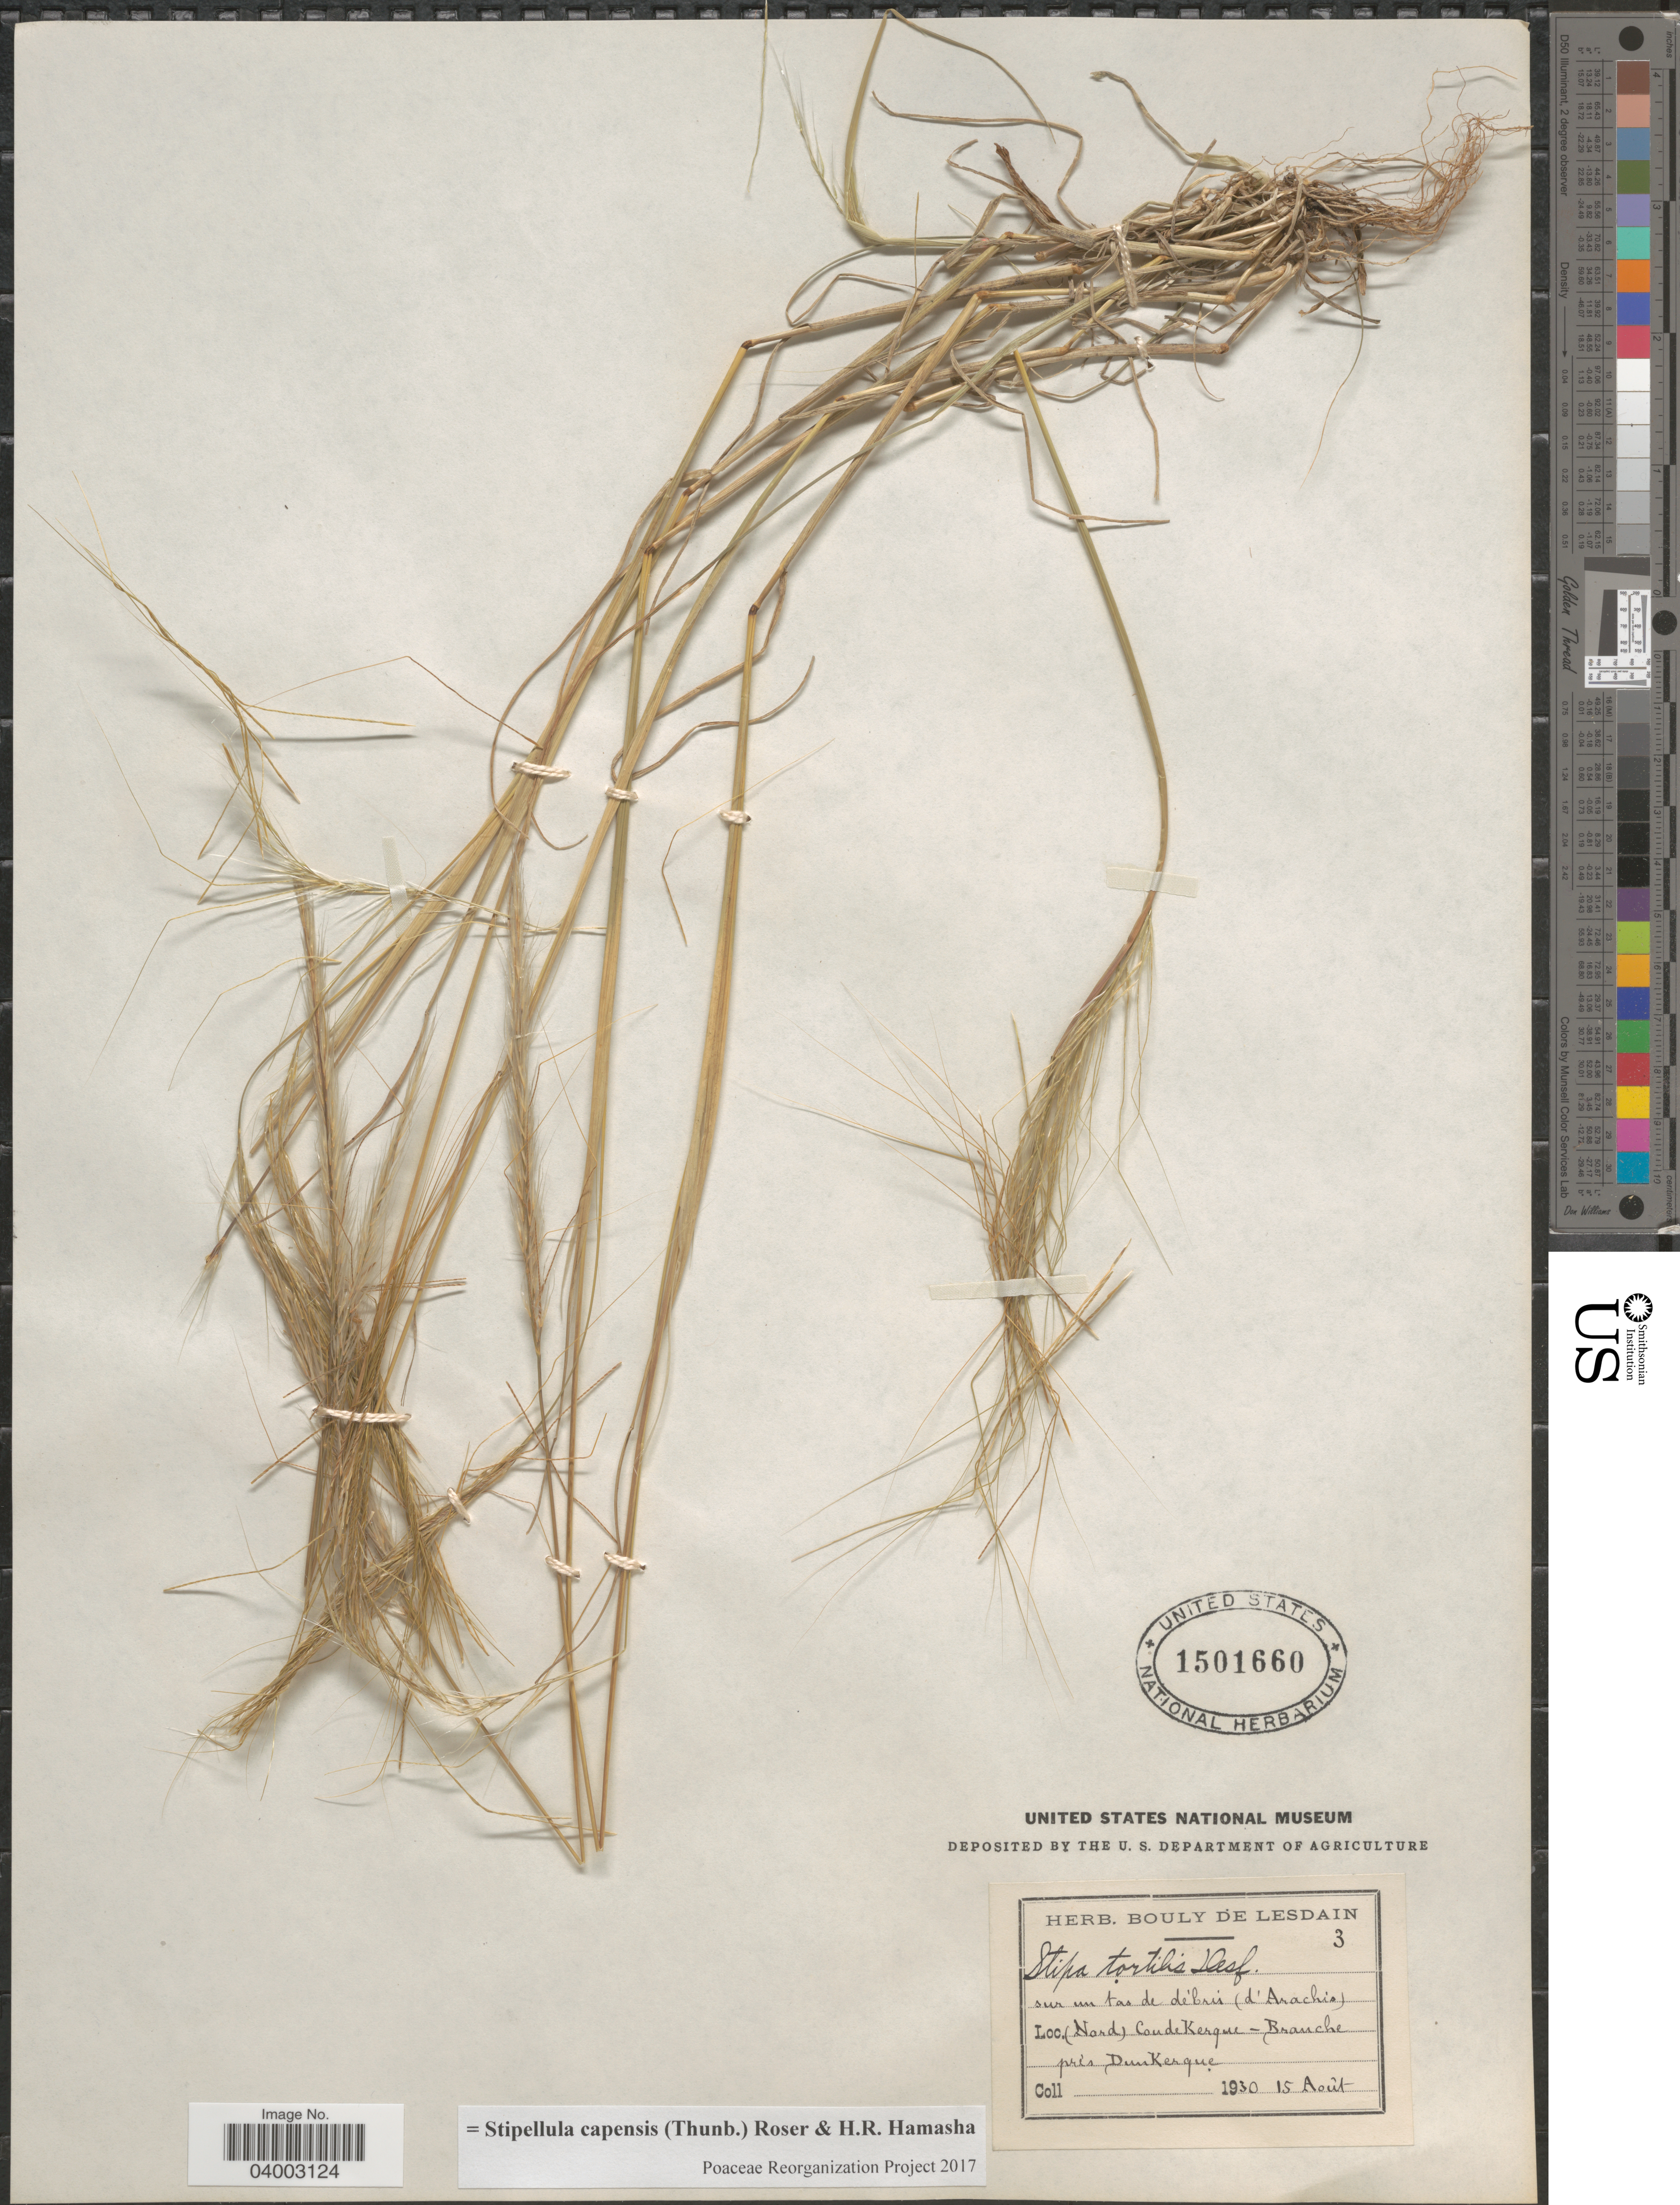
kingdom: Plantae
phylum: Tracheophyta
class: Liliopsida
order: Poales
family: Poaceae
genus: Stipellula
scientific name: Stipellula capensis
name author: (Thunb.) Röser & H. R. Hamasha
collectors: ex Herb. Bouly De Lesdain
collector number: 3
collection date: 1930-08-15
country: France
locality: Sur un tas de de'bris (d'Arachis). (Nord) Con de Kerque - Branche près DunKerque.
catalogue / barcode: US 1501660